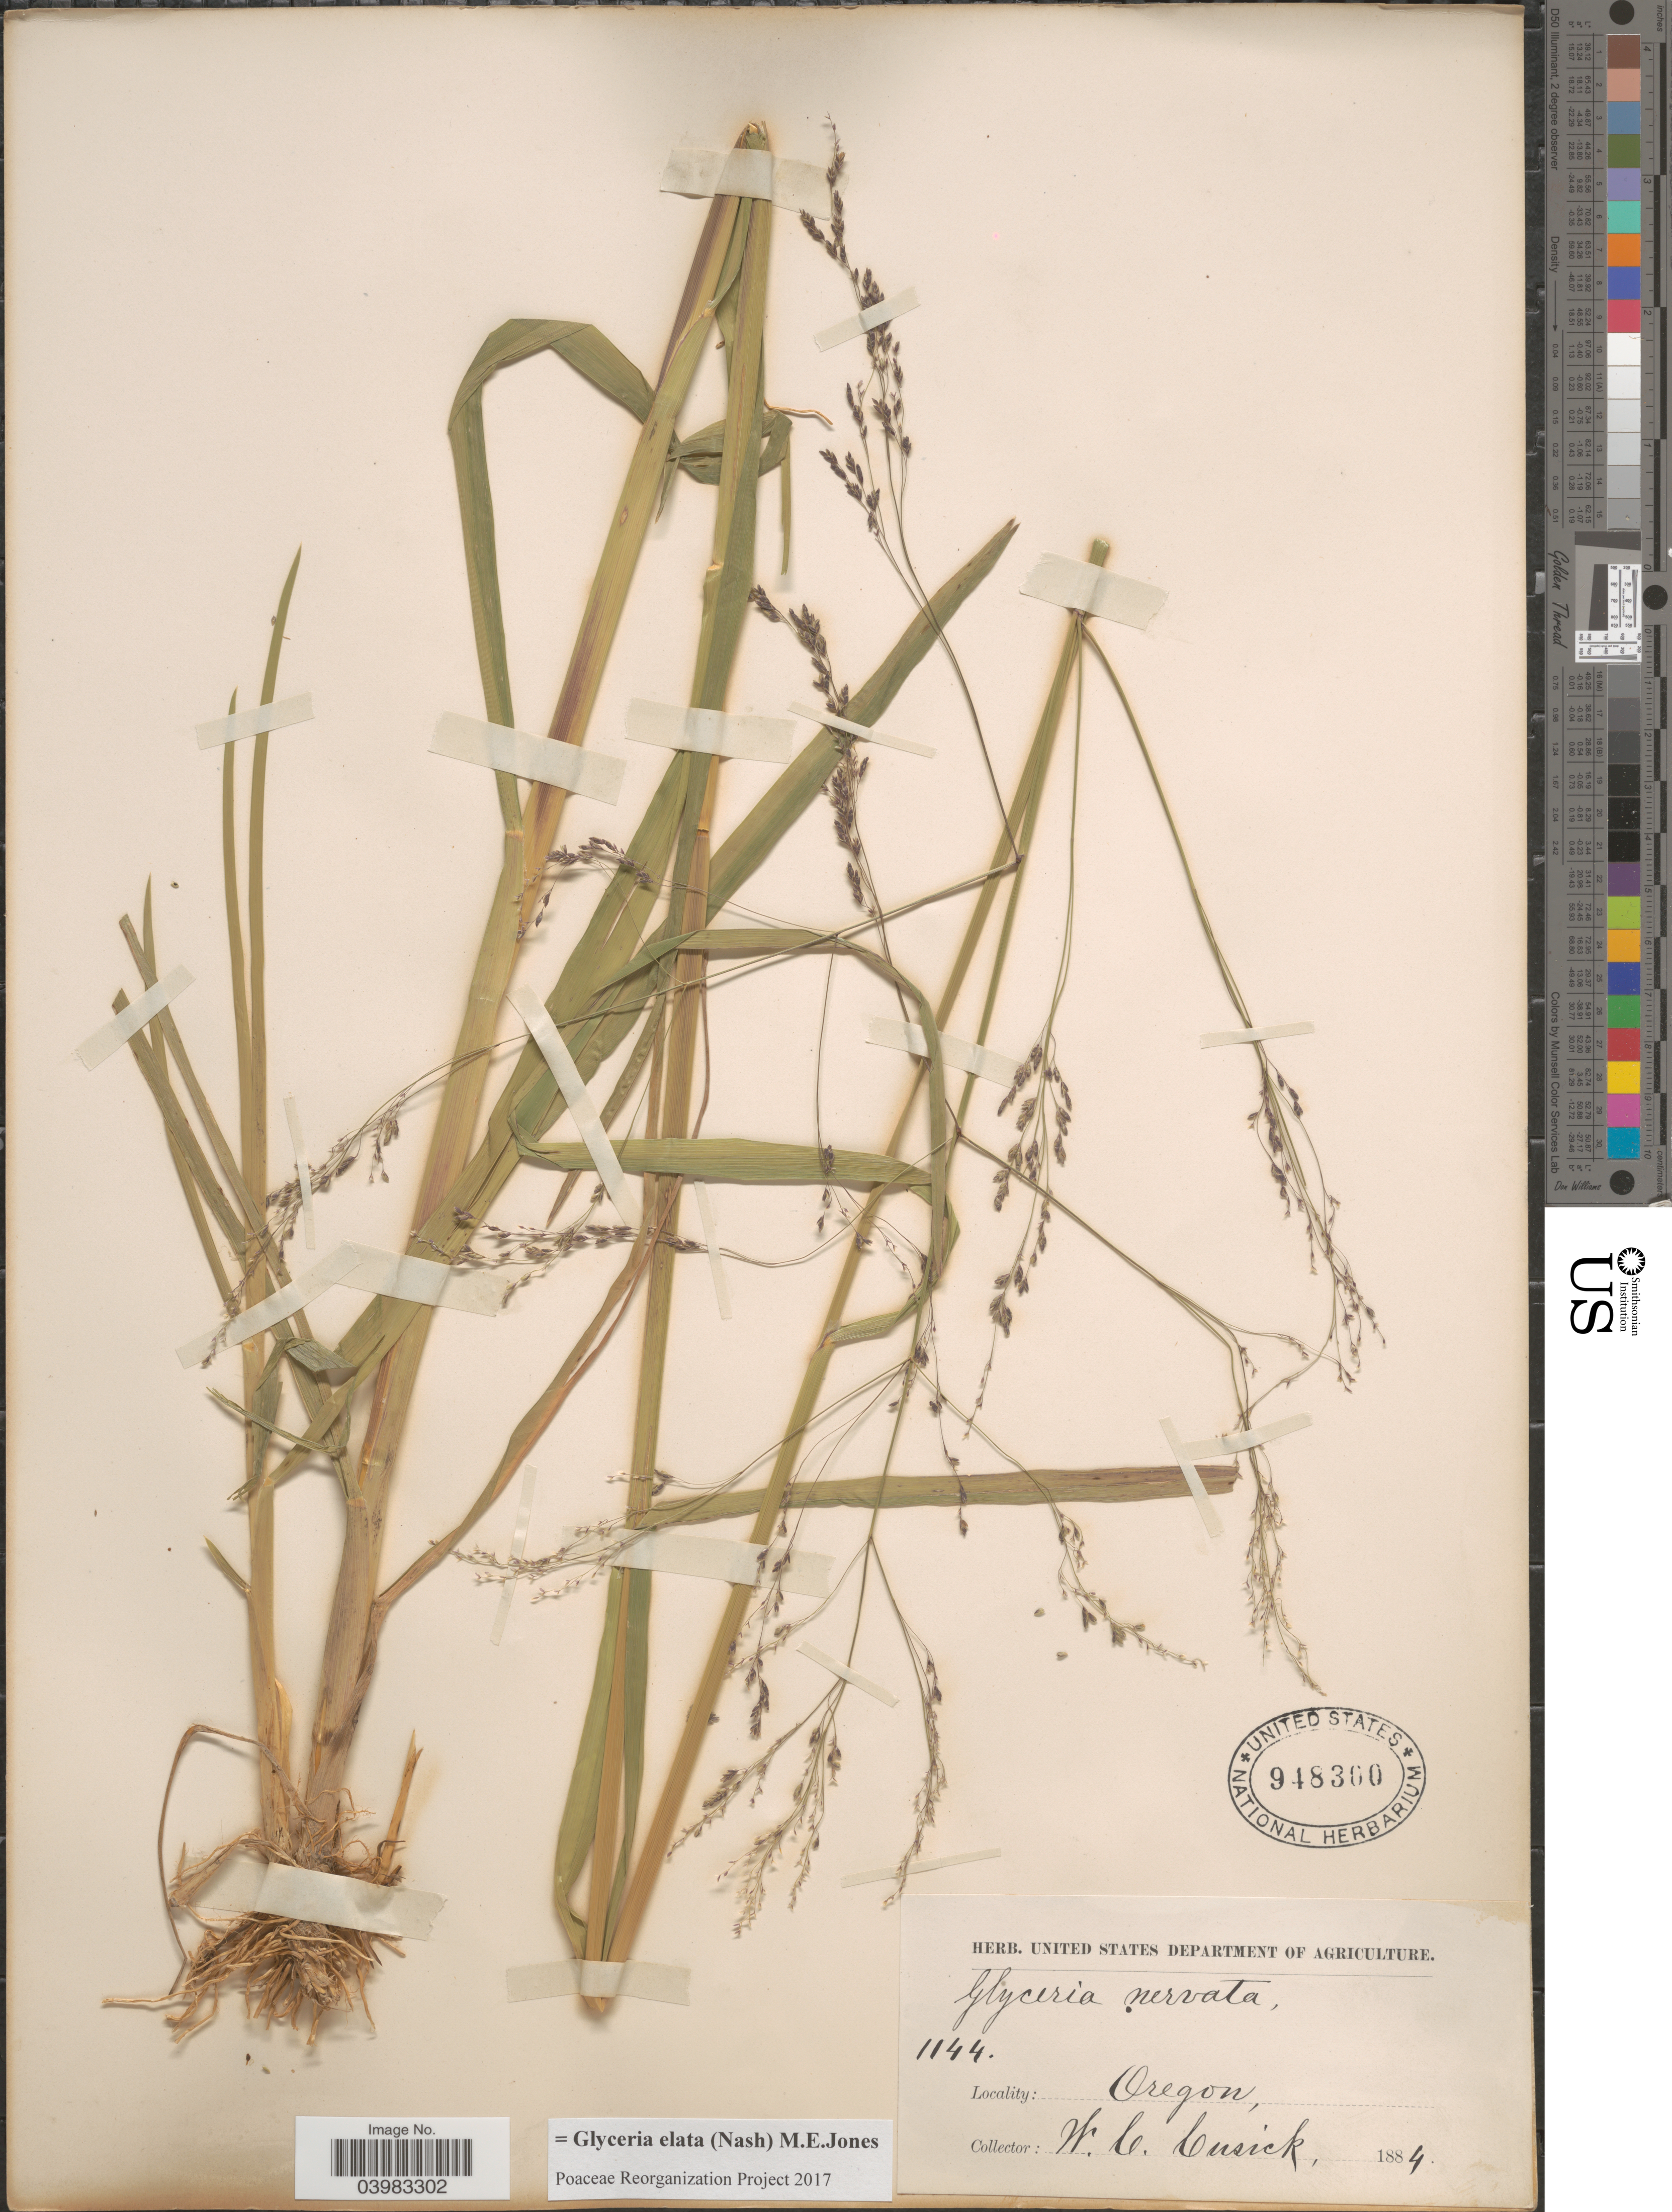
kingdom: Plantae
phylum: Tracheophyta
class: Liliopsida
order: Poales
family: Poaceae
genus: Glyceria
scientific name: Glyceria elata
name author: (Nash) M.E. Jones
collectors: W. C. Cusick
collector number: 1144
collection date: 1884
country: United States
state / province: Oregon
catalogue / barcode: US 948300